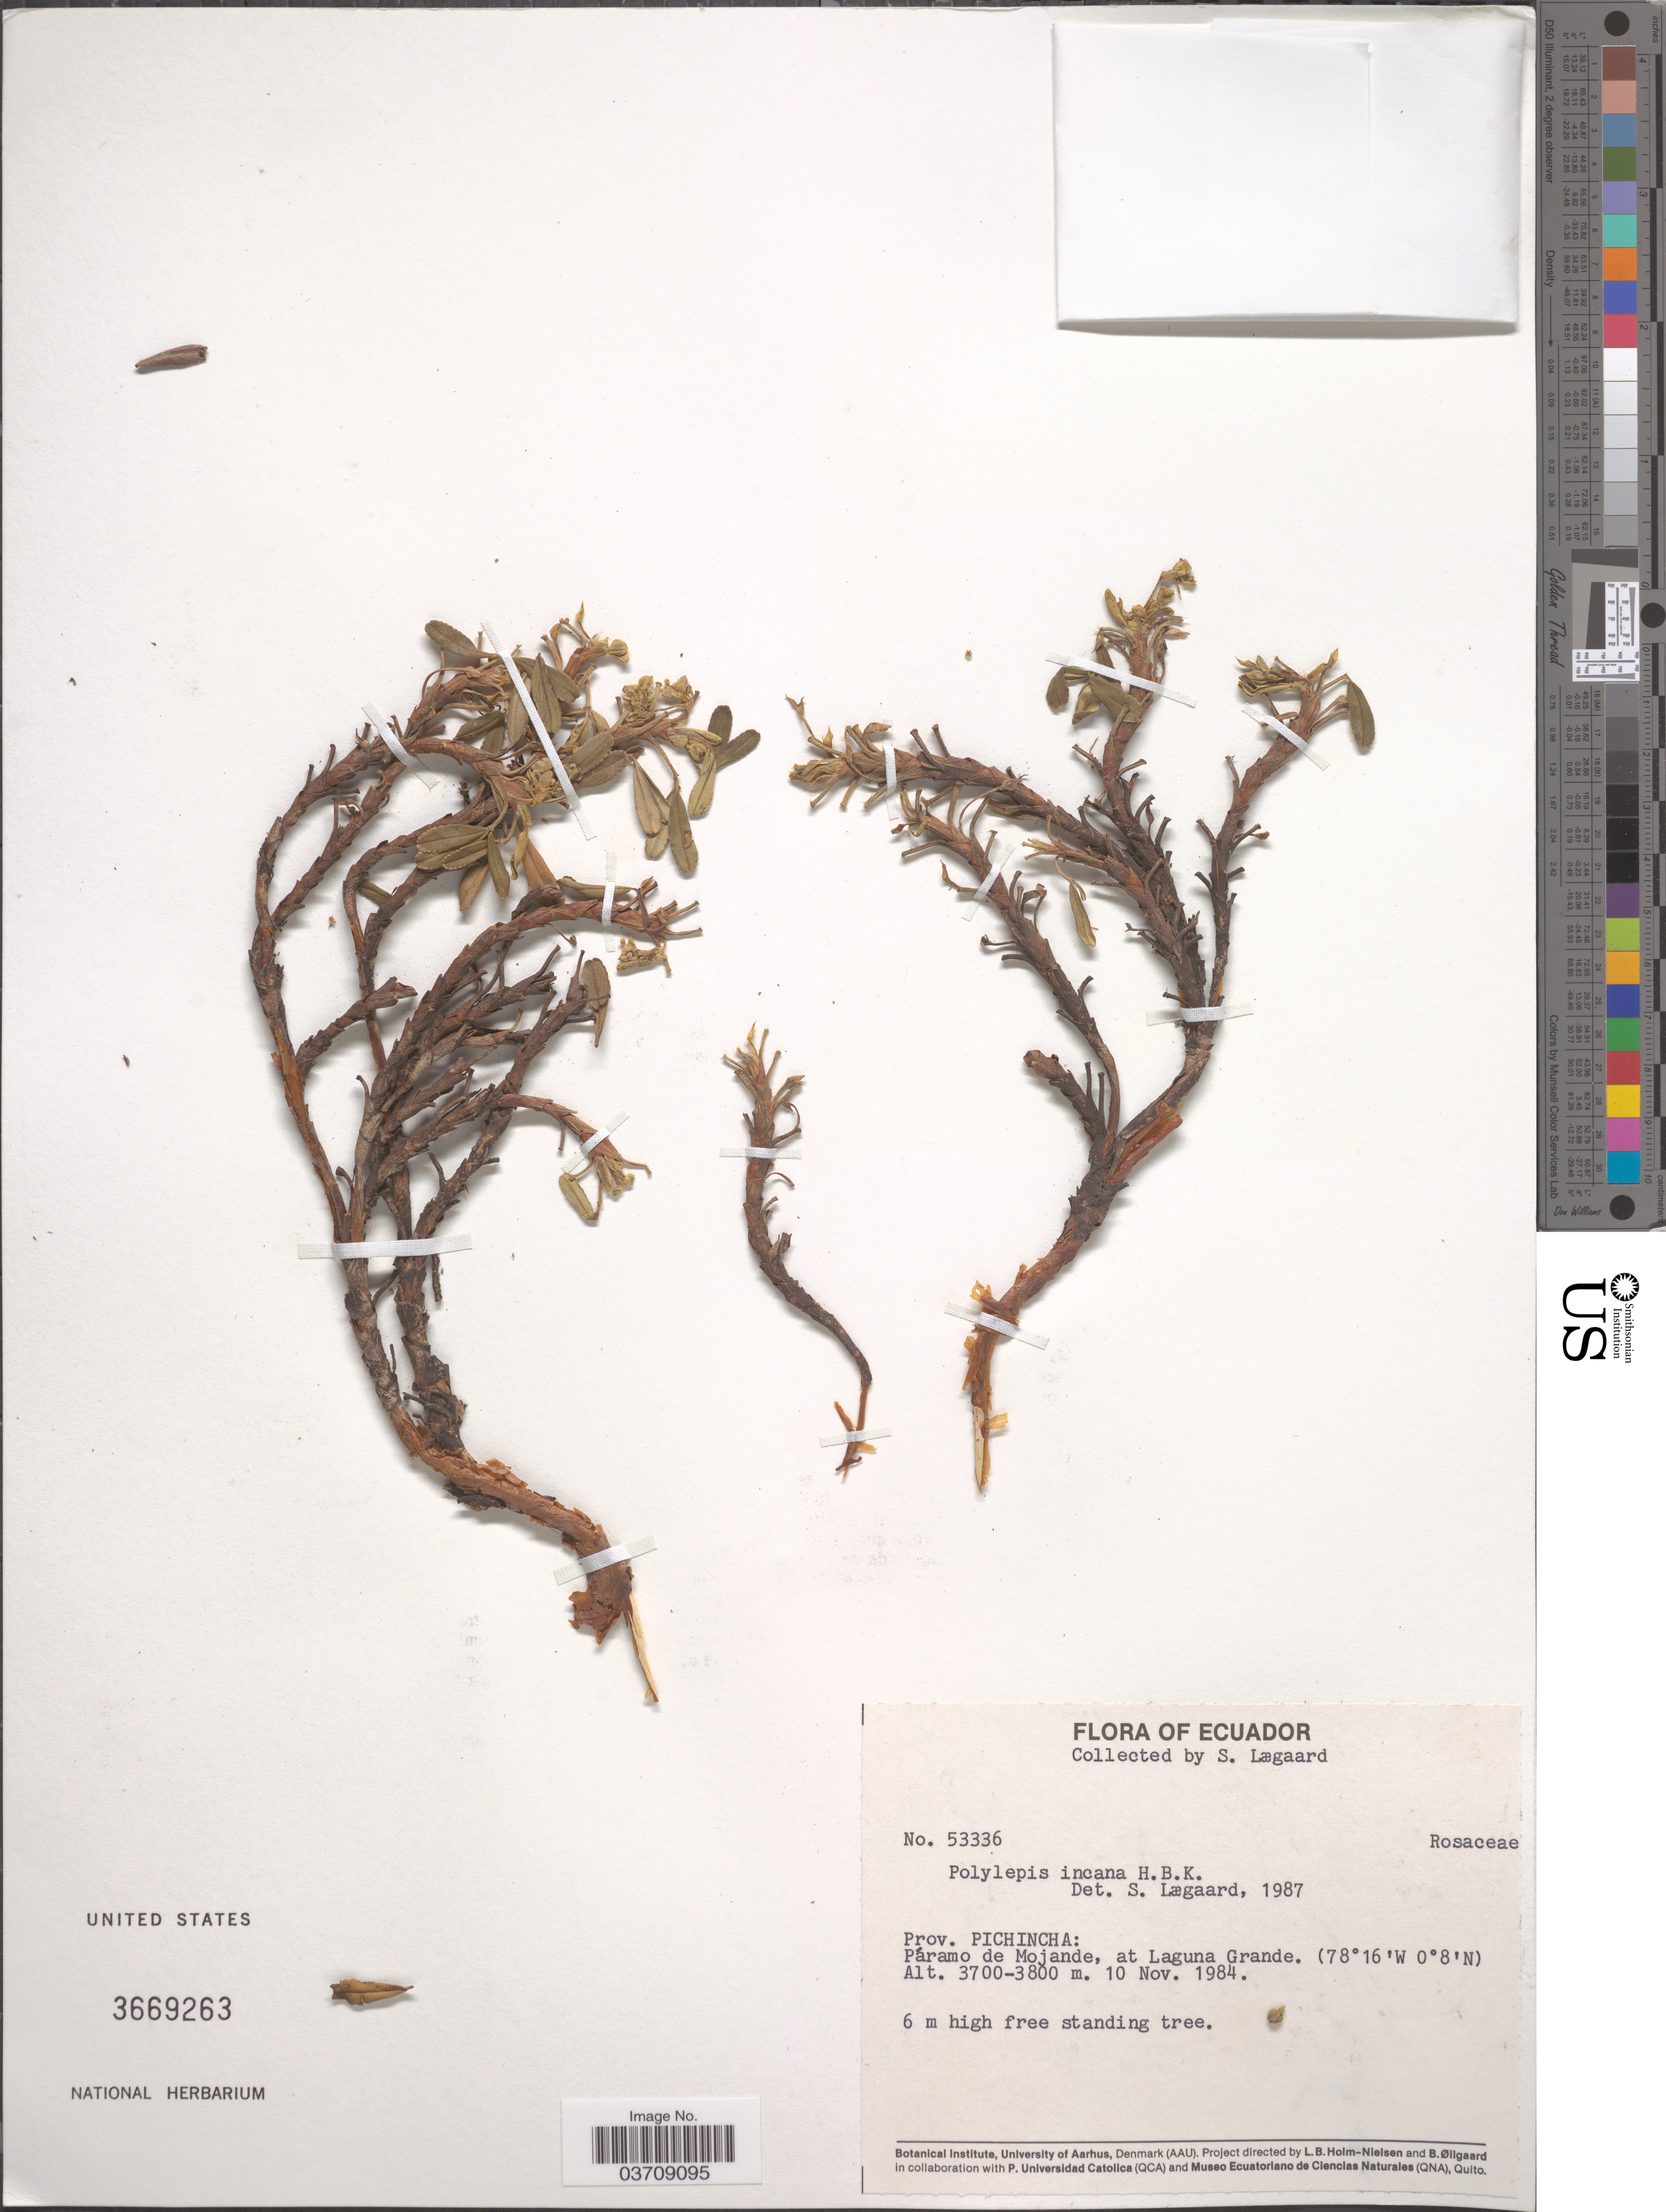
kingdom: Plantae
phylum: Tracheophyta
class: Magnoliopsida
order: Rosales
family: Rosaceae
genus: Polylepis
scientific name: Polylepis incana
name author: Kunth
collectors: S. Lægaard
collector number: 53336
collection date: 1984-11-10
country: Ecuador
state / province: Pichincha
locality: Páramo de Mojande, at Laguna Grande.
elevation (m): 3700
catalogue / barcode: US 3669263